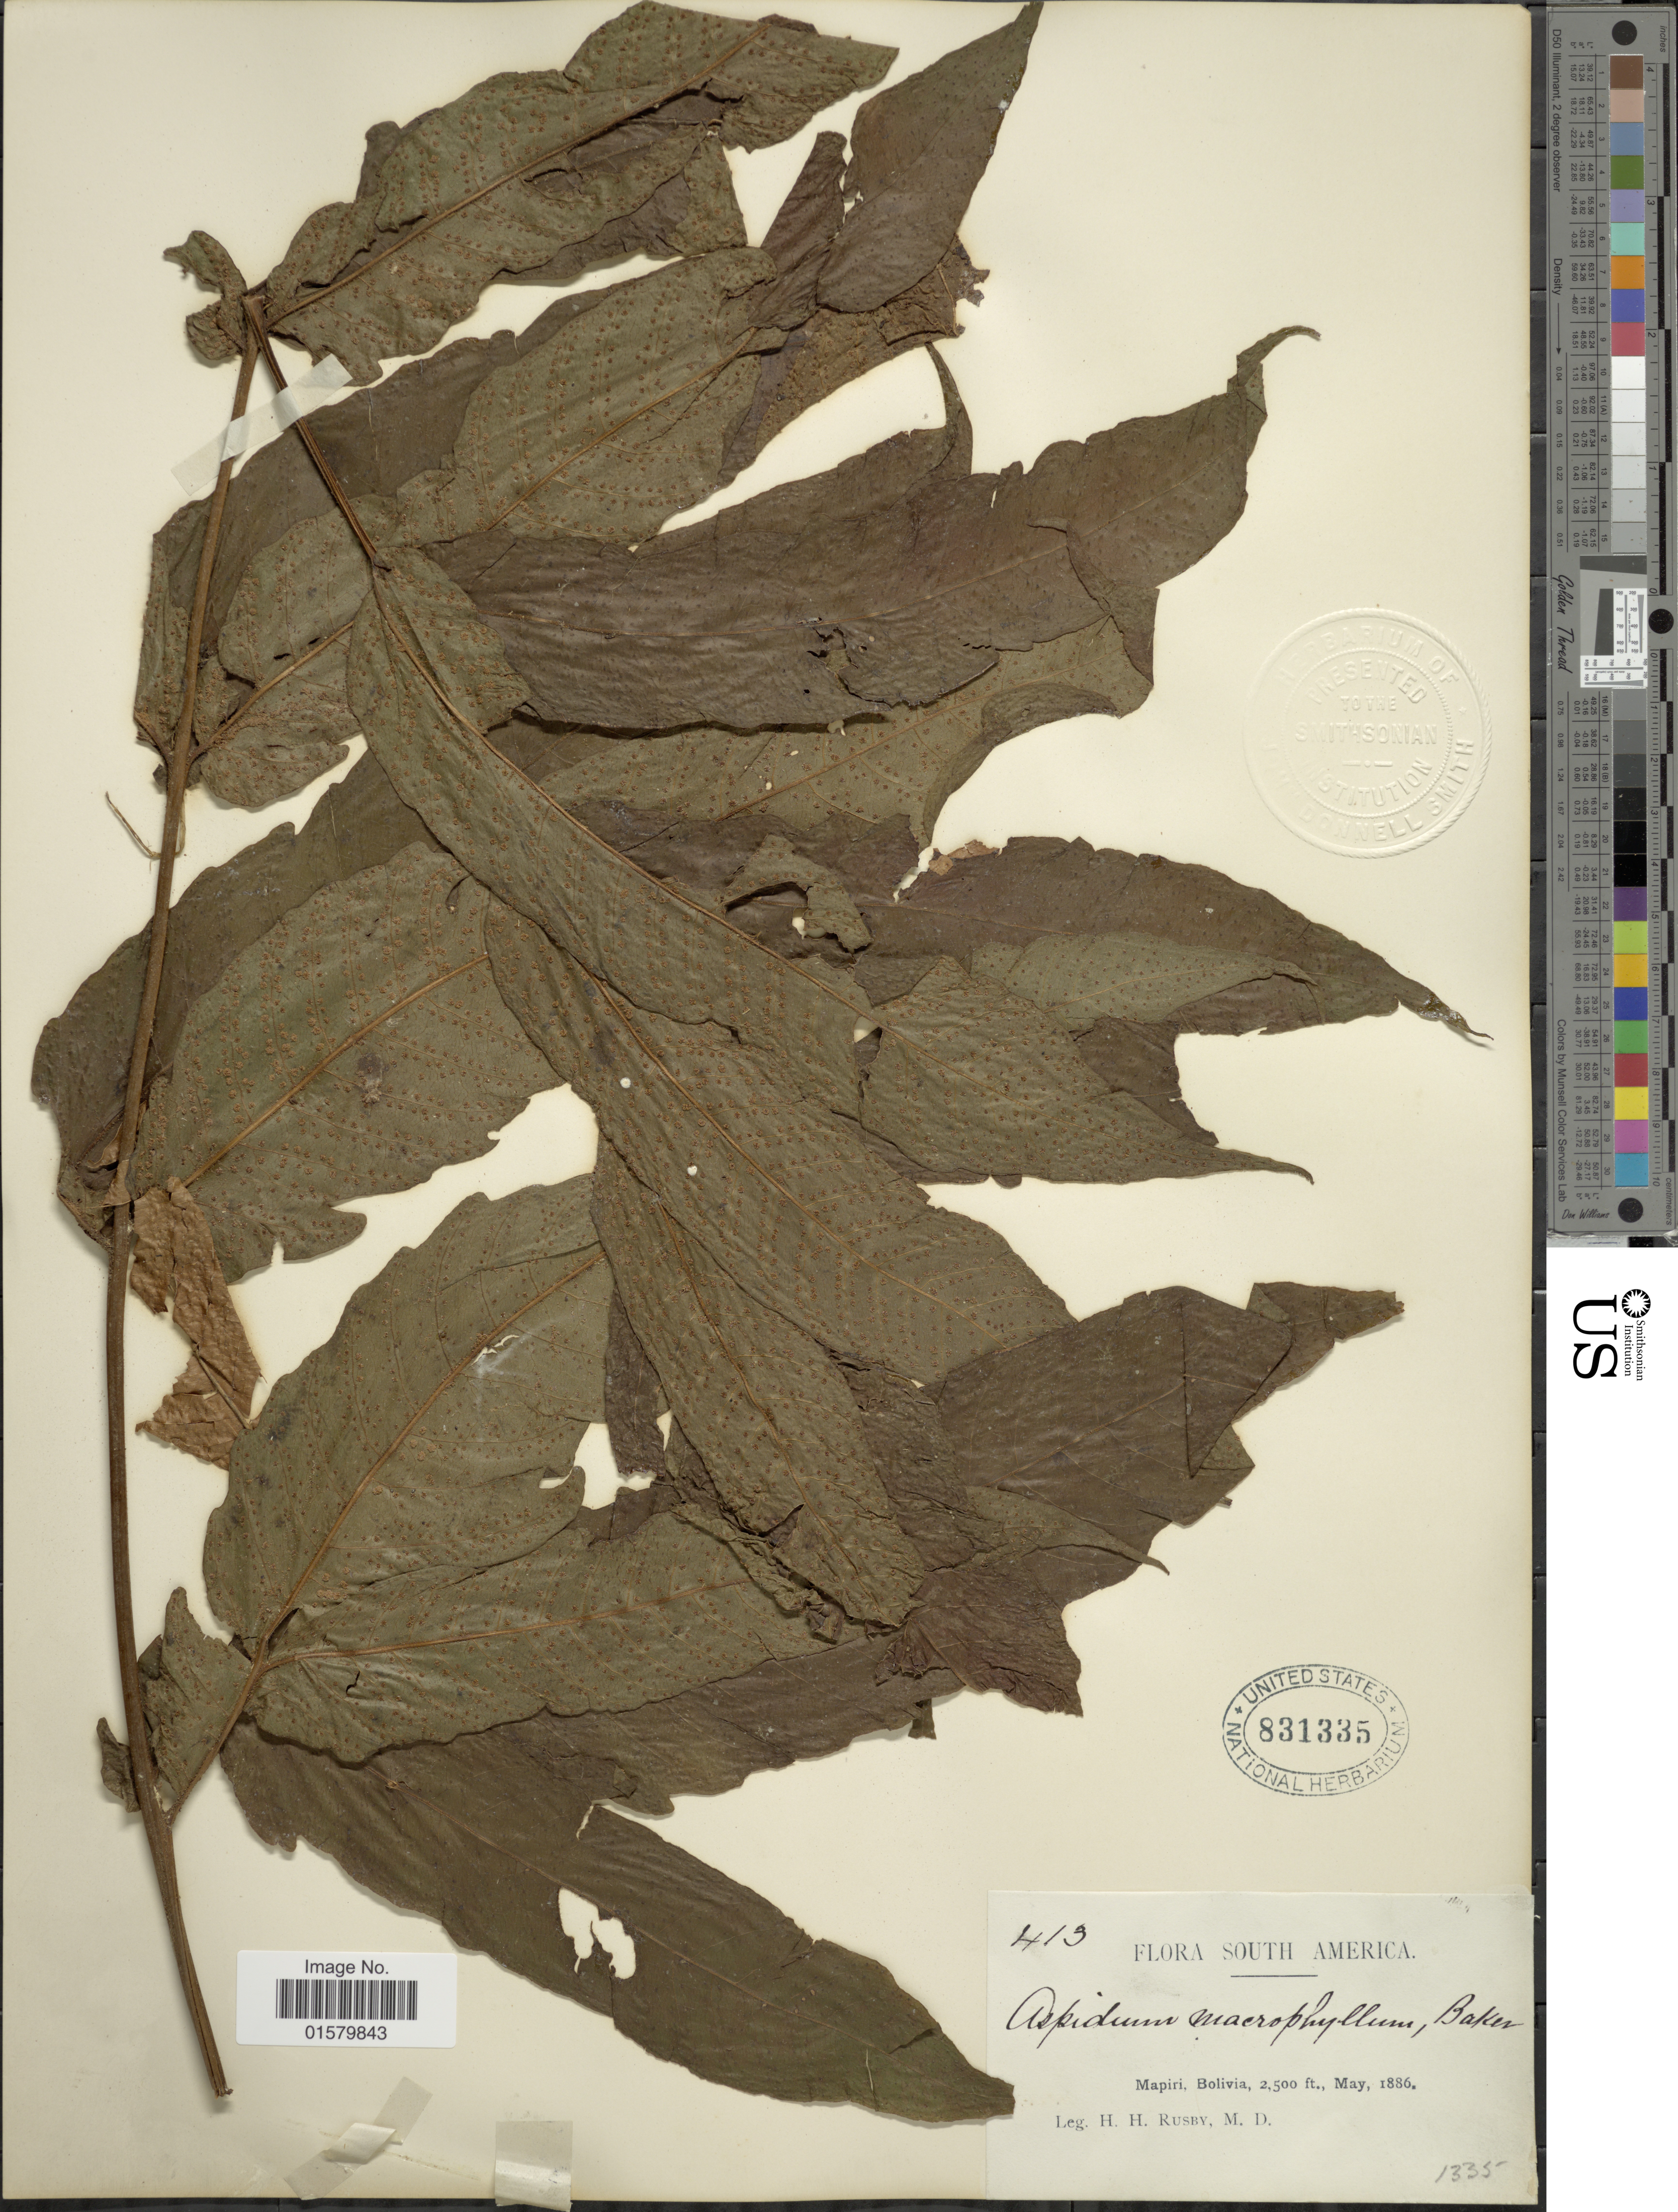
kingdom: Plantae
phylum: Tracheophyta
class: Polypodiopsida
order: Polypodiales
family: Tectariaceae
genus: Tectaria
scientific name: Tectaria pilosa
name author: (Fée) Maxon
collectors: H. H. Rusby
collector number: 413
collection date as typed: May, 1886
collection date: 1886-05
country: Bolivia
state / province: La Páz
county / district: Larecaja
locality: Mapiri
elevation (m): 762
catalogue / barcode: US 831335